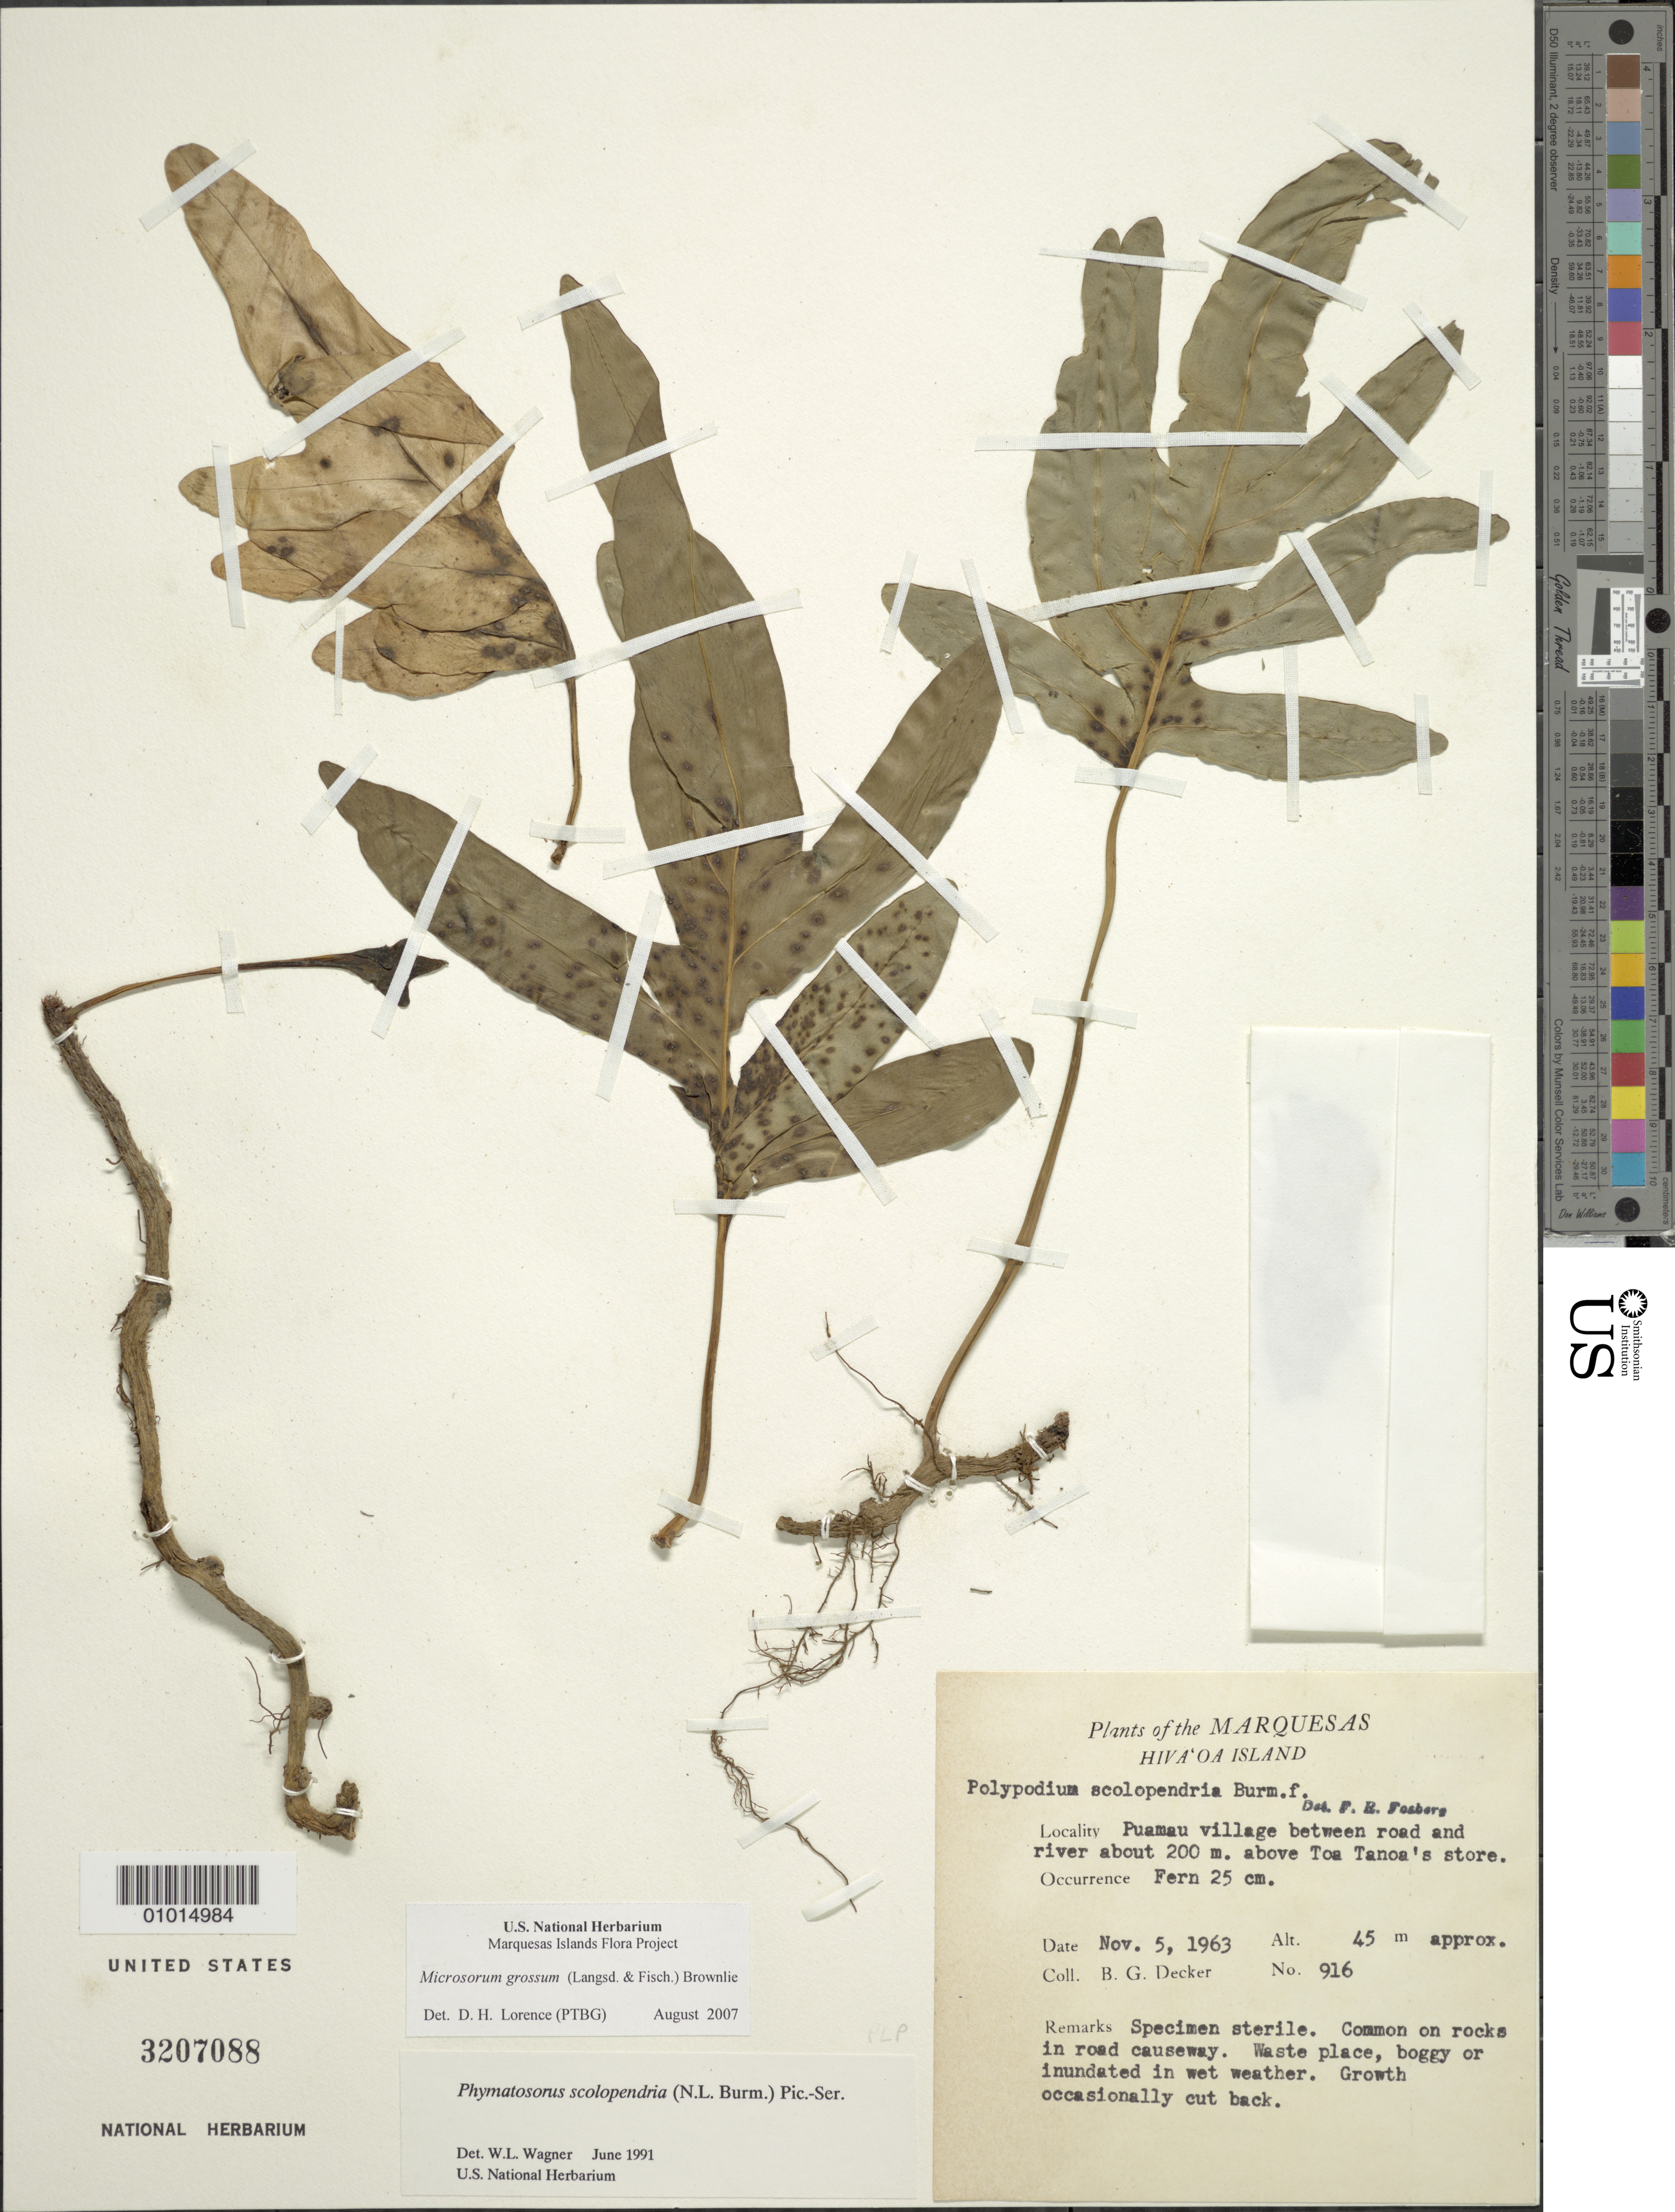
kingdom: Plantae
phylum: Tracheophyta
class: Polypodiopsida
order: Polypodiales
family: Polypodiaceae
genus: Microsorum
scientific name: Microsorum grossum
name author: (Langsd. & Fisch.) S.B. Andrews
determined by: Lorence, David H., (PTBG), National Tropical Botanical Garden (UNITED STATES)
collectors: B. G. Decker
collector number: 916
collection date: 1963-11-05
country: French Polynesia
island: Hiva Oa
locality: Puamau village between road and river about 200 m above Toa Tanoa's store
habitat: Common on rocks in road causeway; waste place, boggy in wet weather, growth occasionally cut back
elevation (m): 45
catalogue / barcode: US 3207088